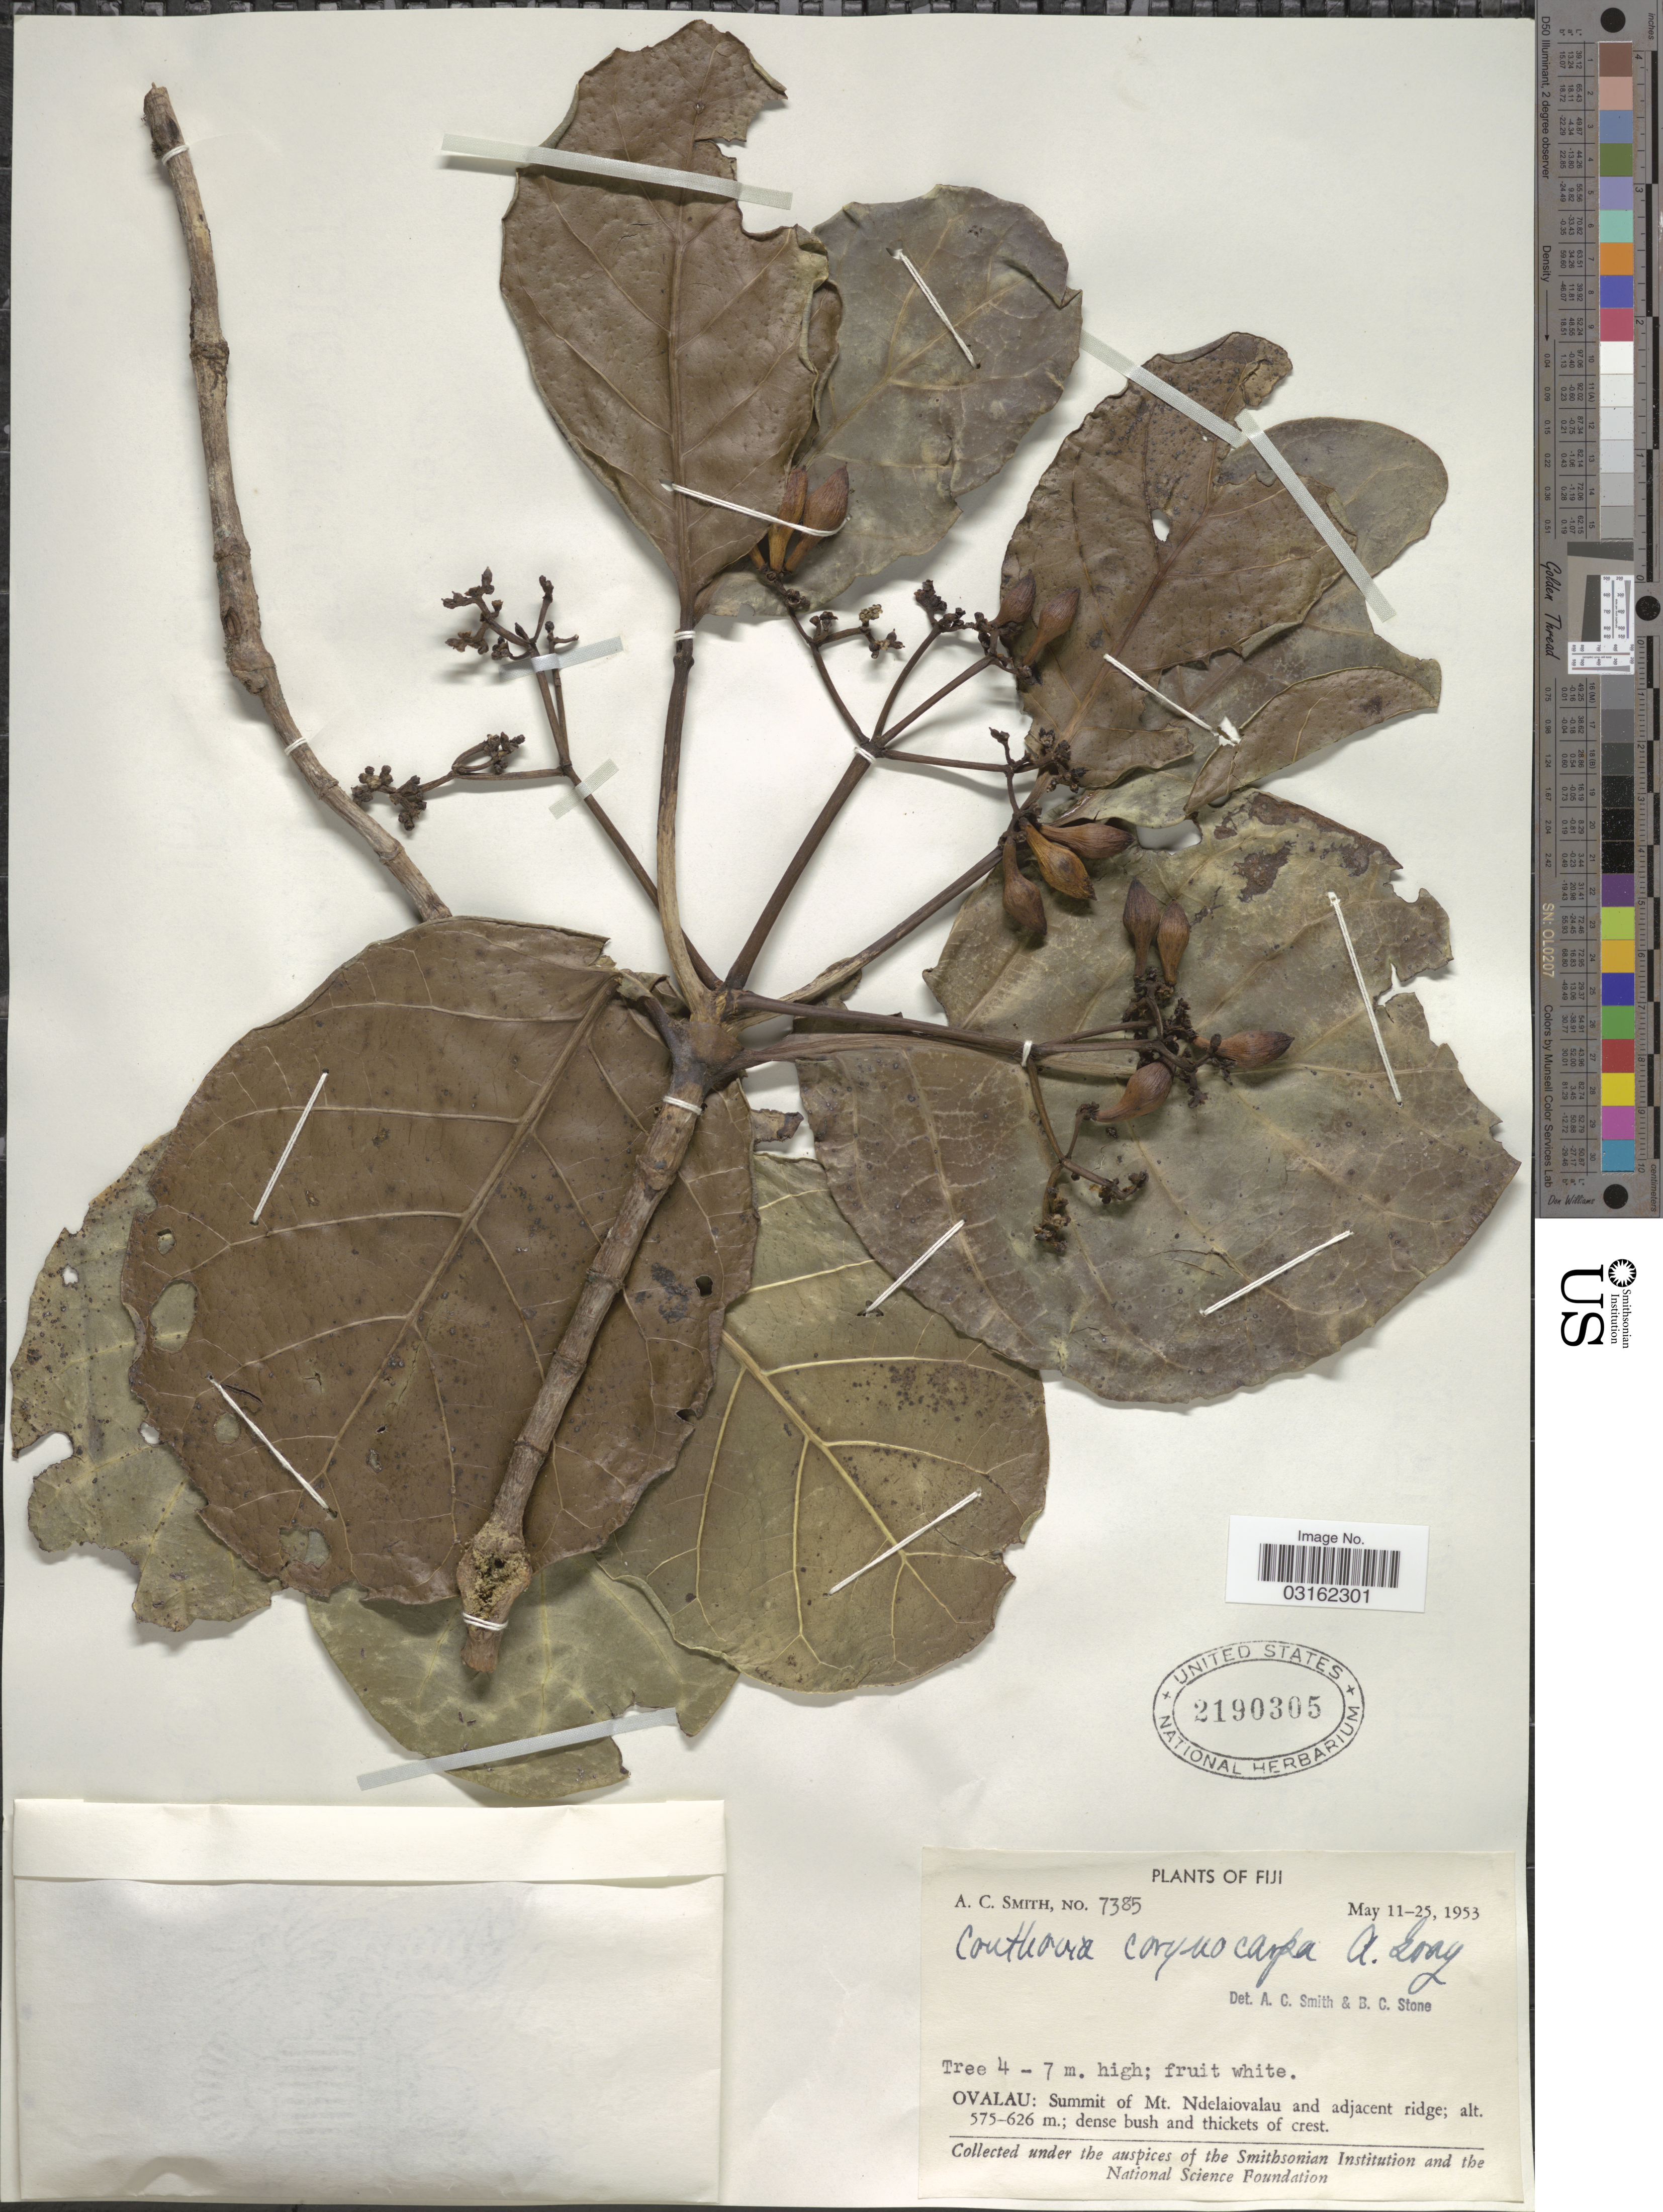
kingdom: Plantae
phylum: Tracheophyta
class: Magnoliopsida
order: Gentianales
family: Loganiaceae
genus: Neuburgia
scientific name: Neuburgia corynocarpa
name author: (A. Gray) Leenh.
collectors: A. C. Smith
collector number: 7385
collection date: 1953-05-11/1953-05-25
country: Fiji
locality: Ovalau: Summit of Mt. Ndelaiovalau and adjacent ridge.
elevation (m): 575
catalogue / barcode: US 2190305